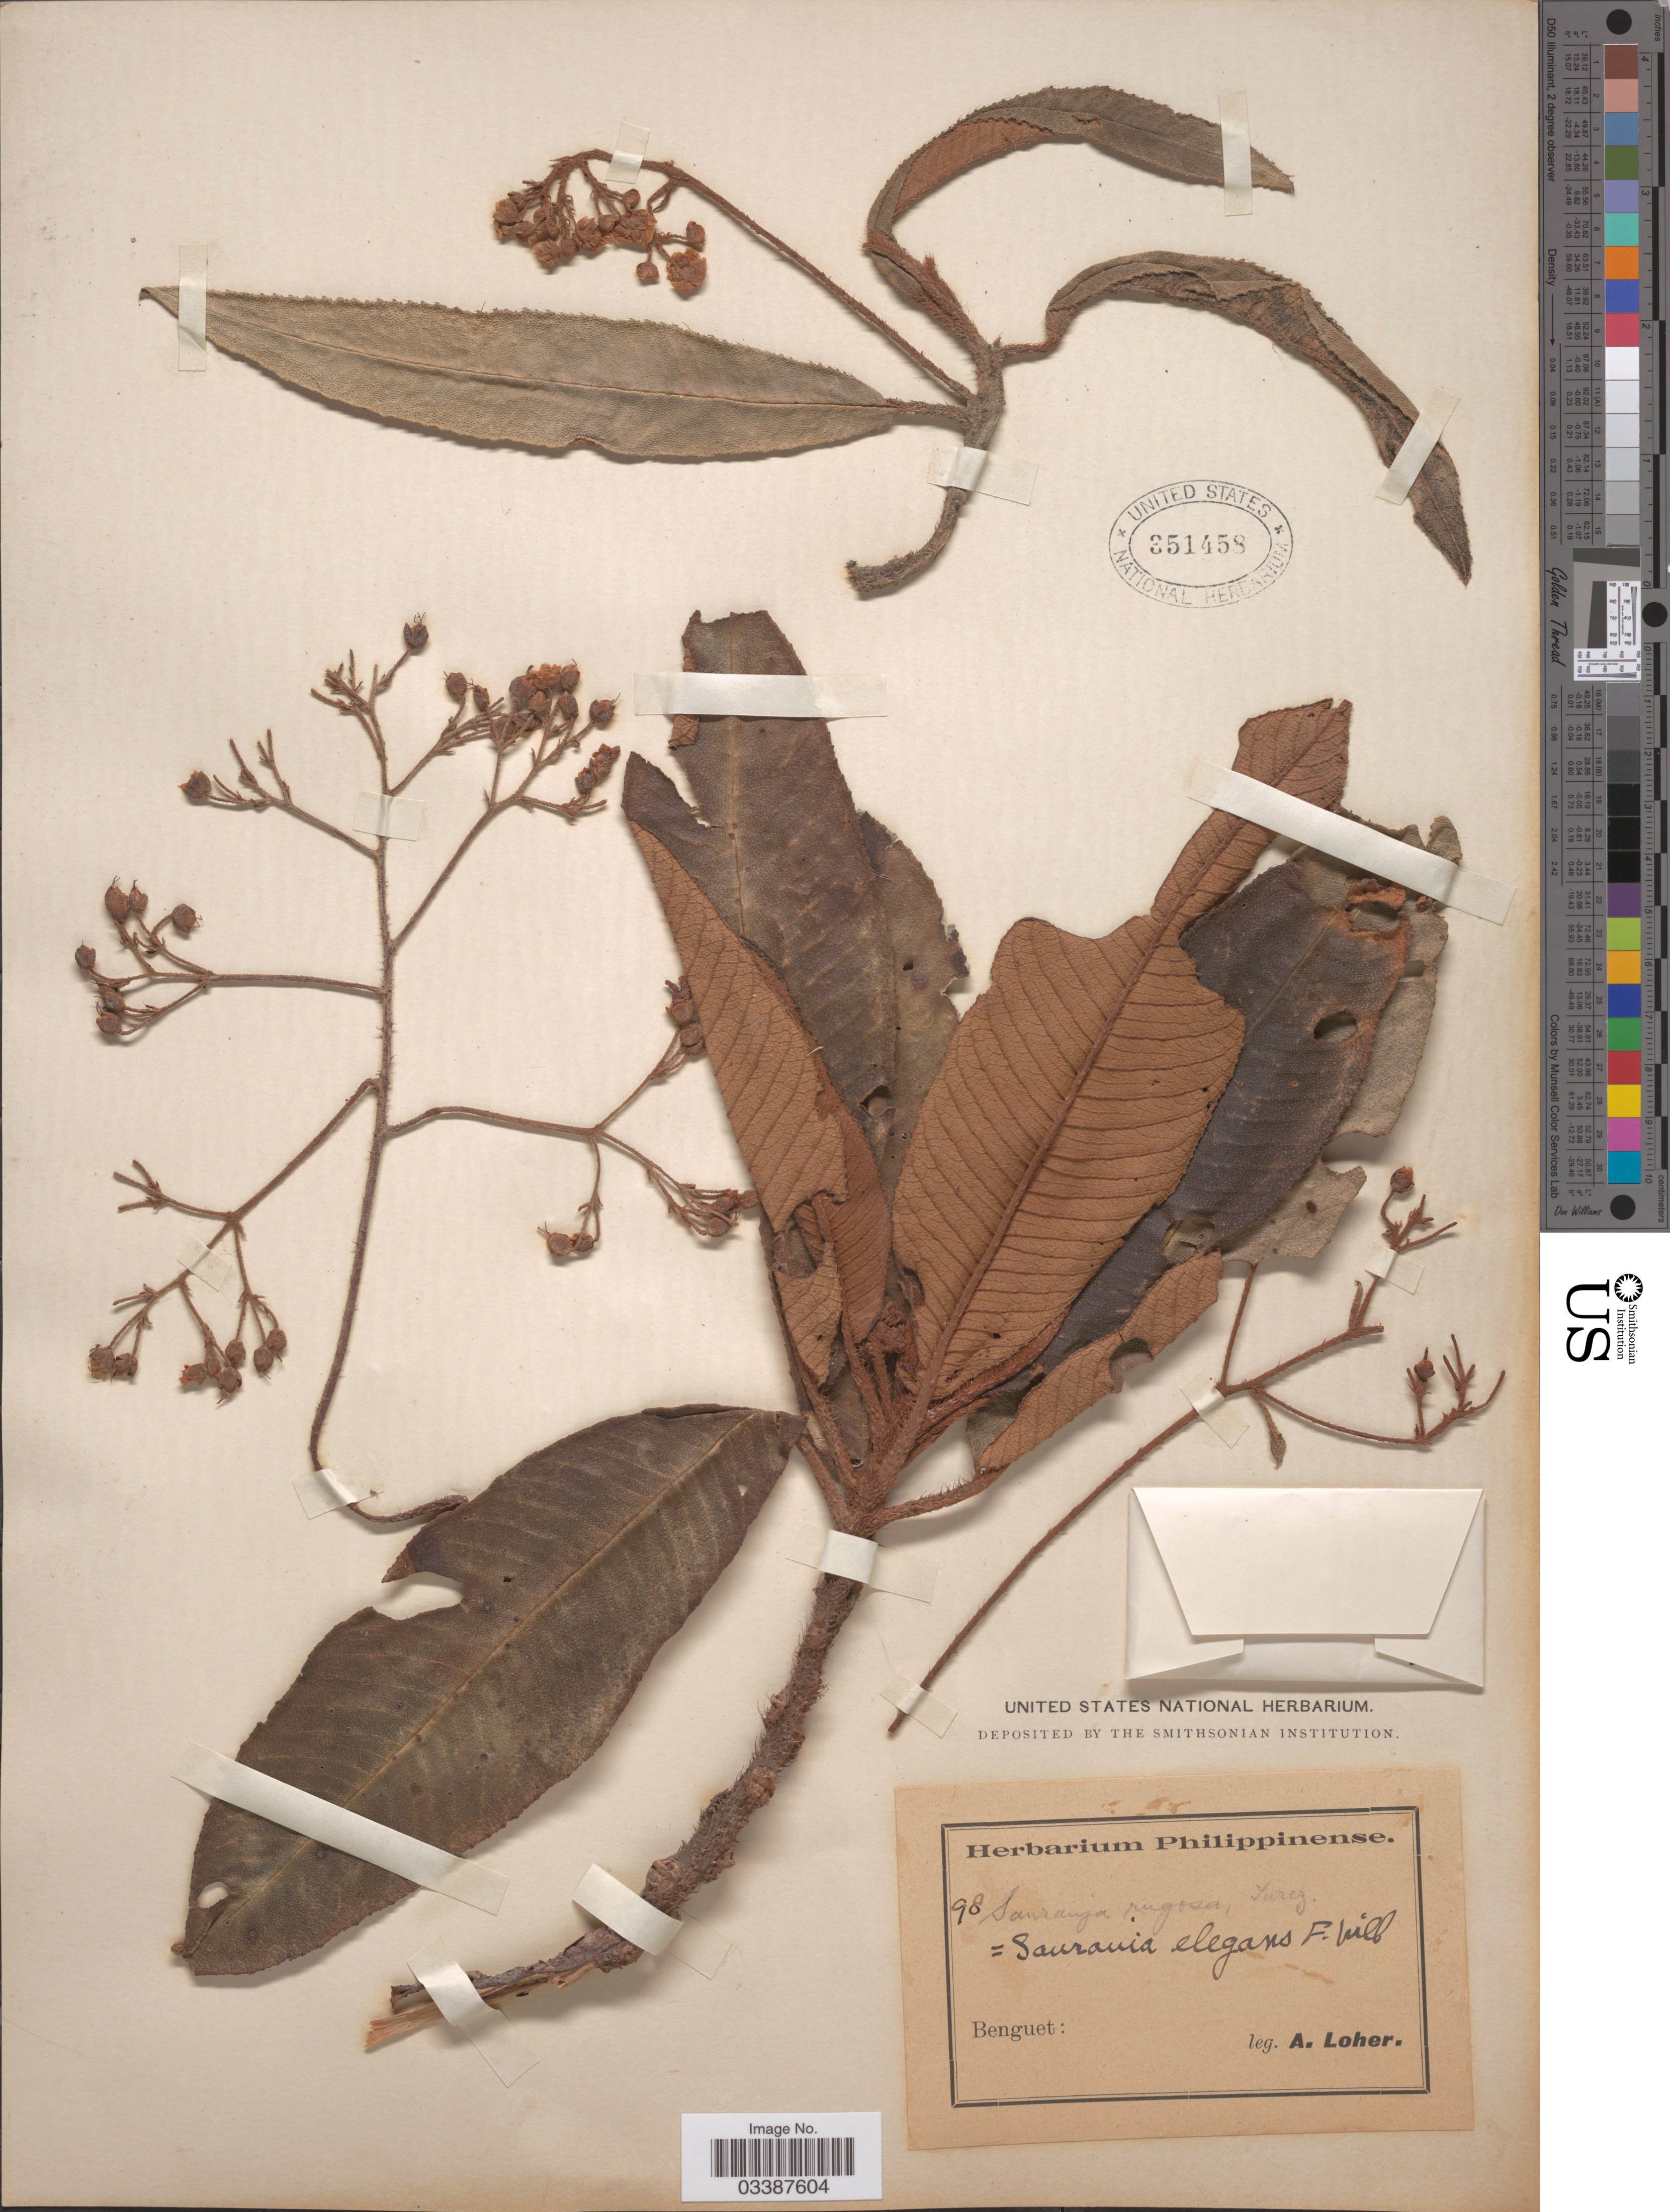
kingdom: Plantae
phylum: Tracheophyta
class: Magnoliopsida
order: Ericales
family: Actinidiaceae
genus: Saurauia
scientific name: Saurauia elegans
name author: Fern.-Vill.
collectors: A. Loher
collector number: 98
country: Philippines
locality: Benguet.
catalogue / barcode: US 351458